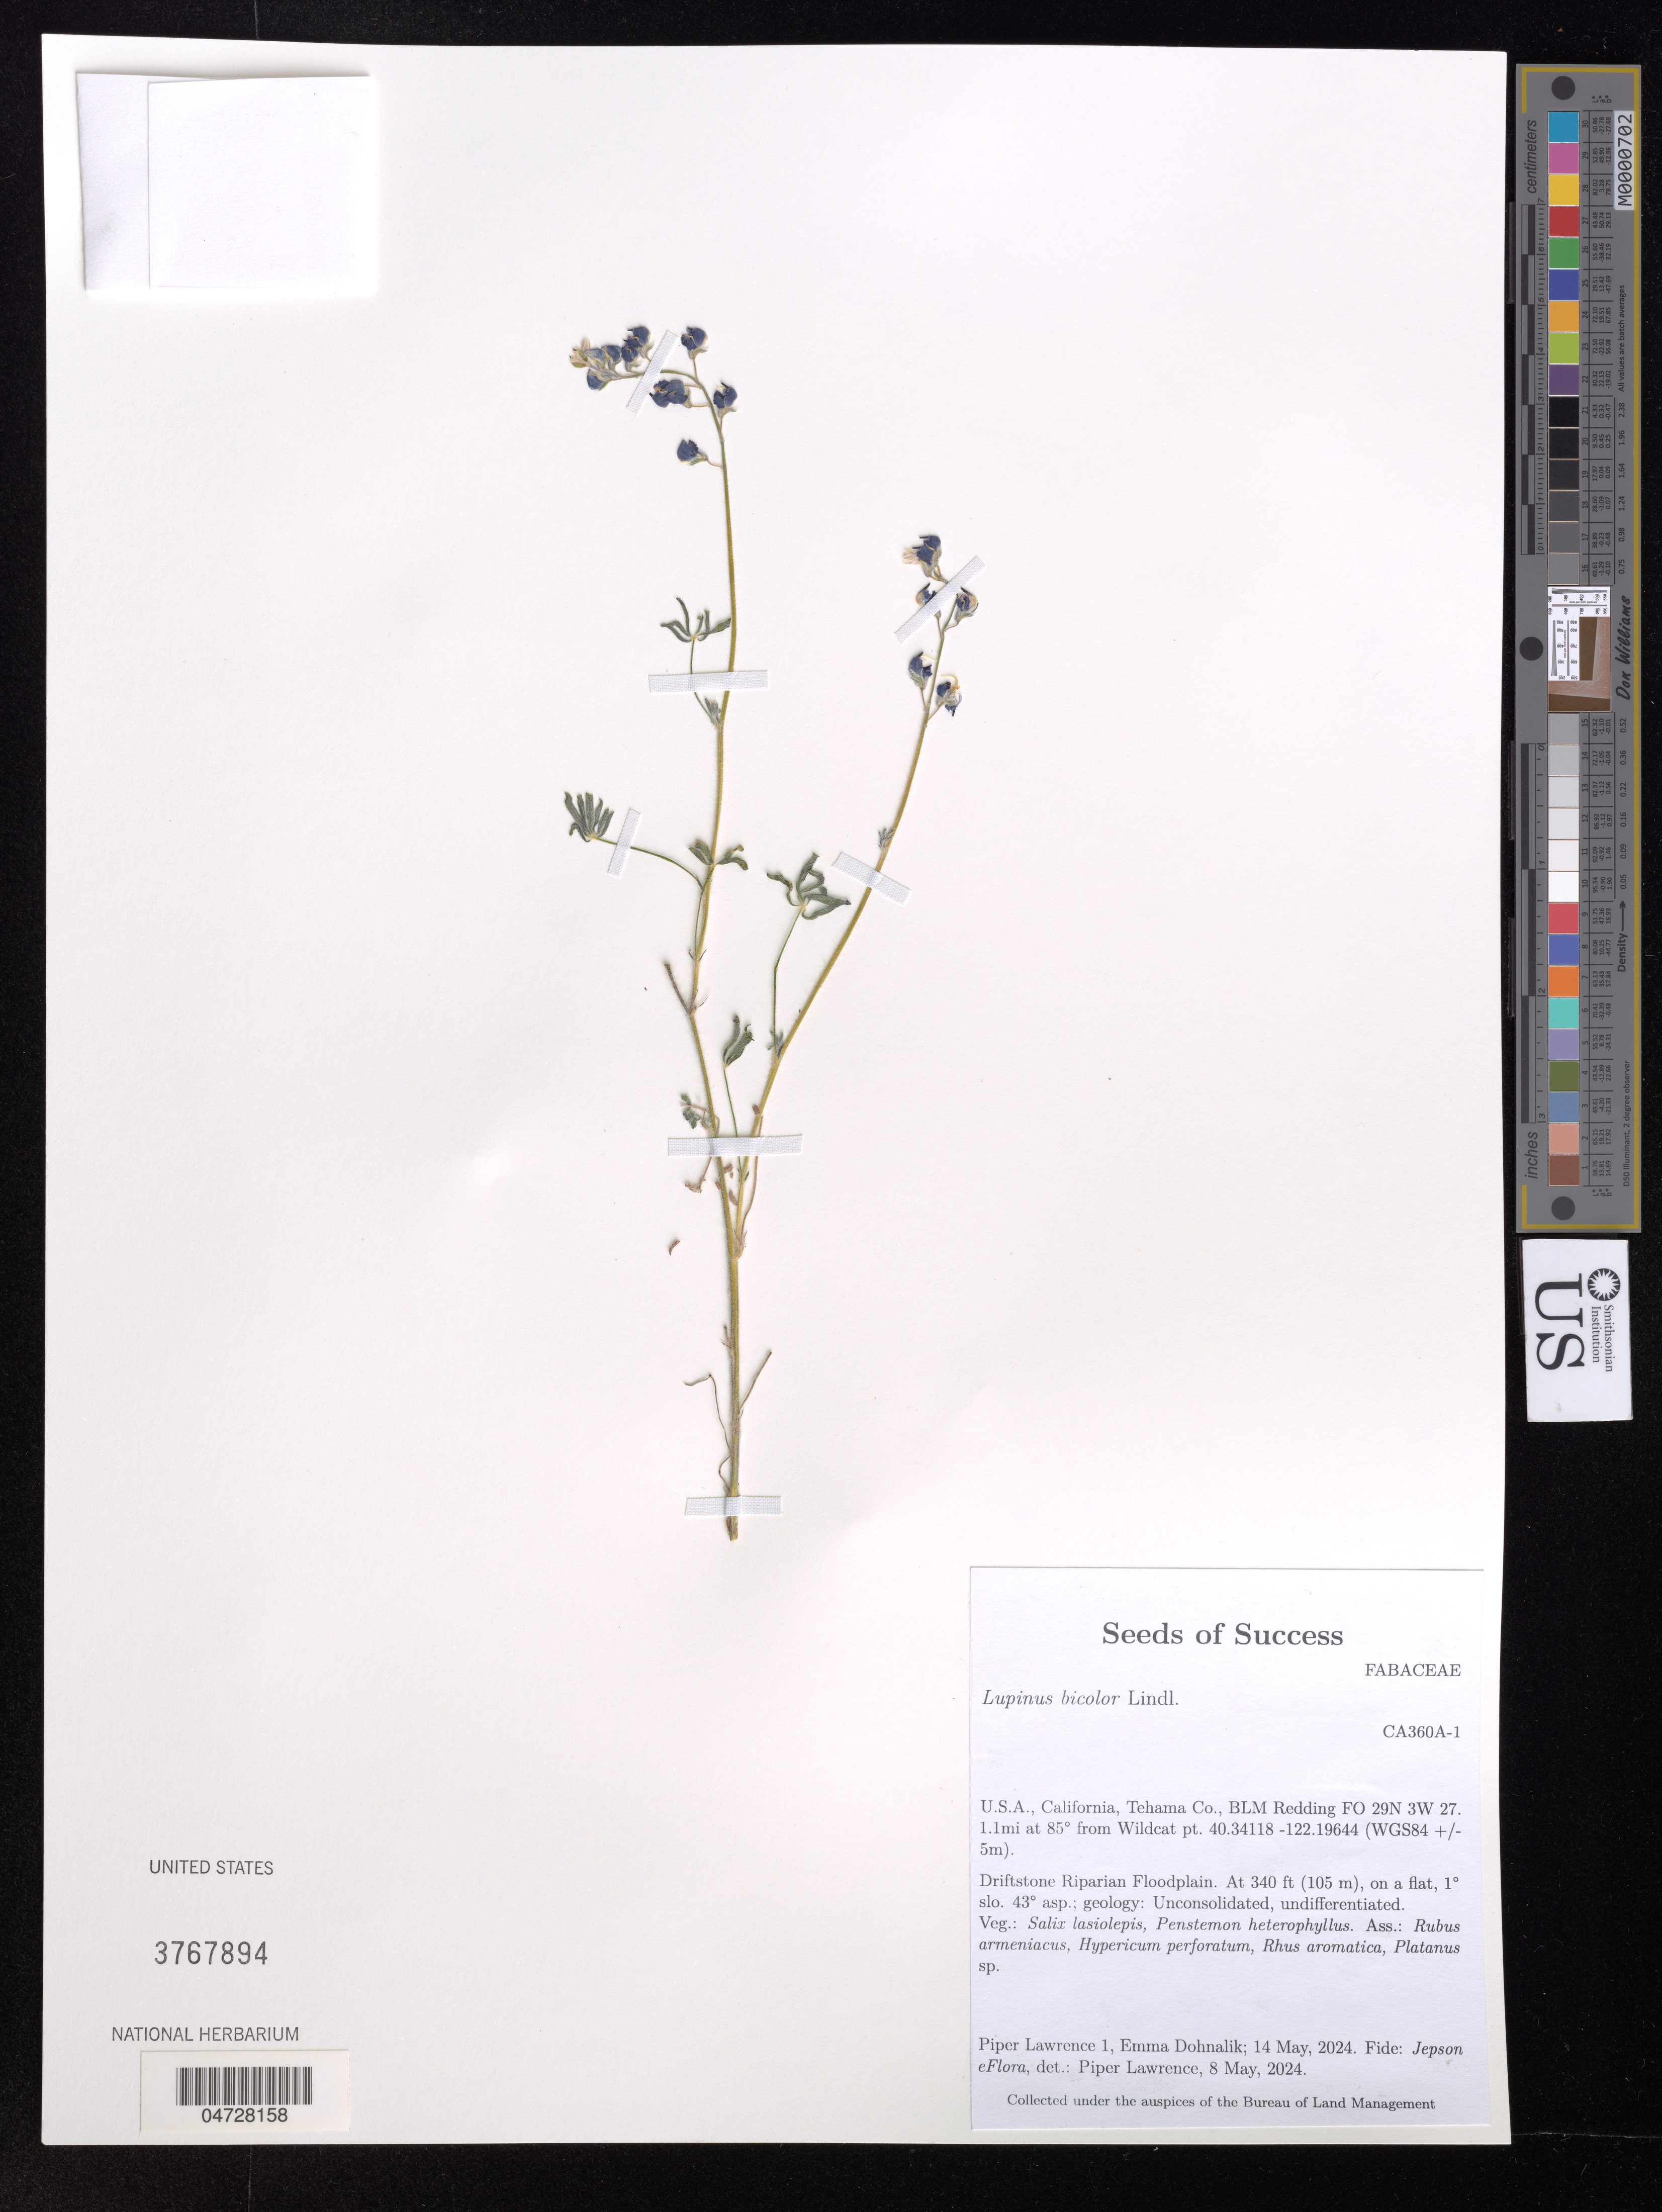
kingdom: Plantae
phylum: Tracheophyta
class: Magnoliopsida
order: Fabales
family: Fabaceae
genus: Lupinus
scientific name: Lupinus bicolor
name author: Lindl.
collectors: P. Lawrence & E. Dohnalik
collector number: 1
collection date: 2024-05-14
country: United States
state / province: California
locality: Tehama Co., BLM Redding FO 29N 3W 27. 1.1mi at 85° from Wildcat pt.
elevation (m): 104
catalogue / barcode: US 3767894